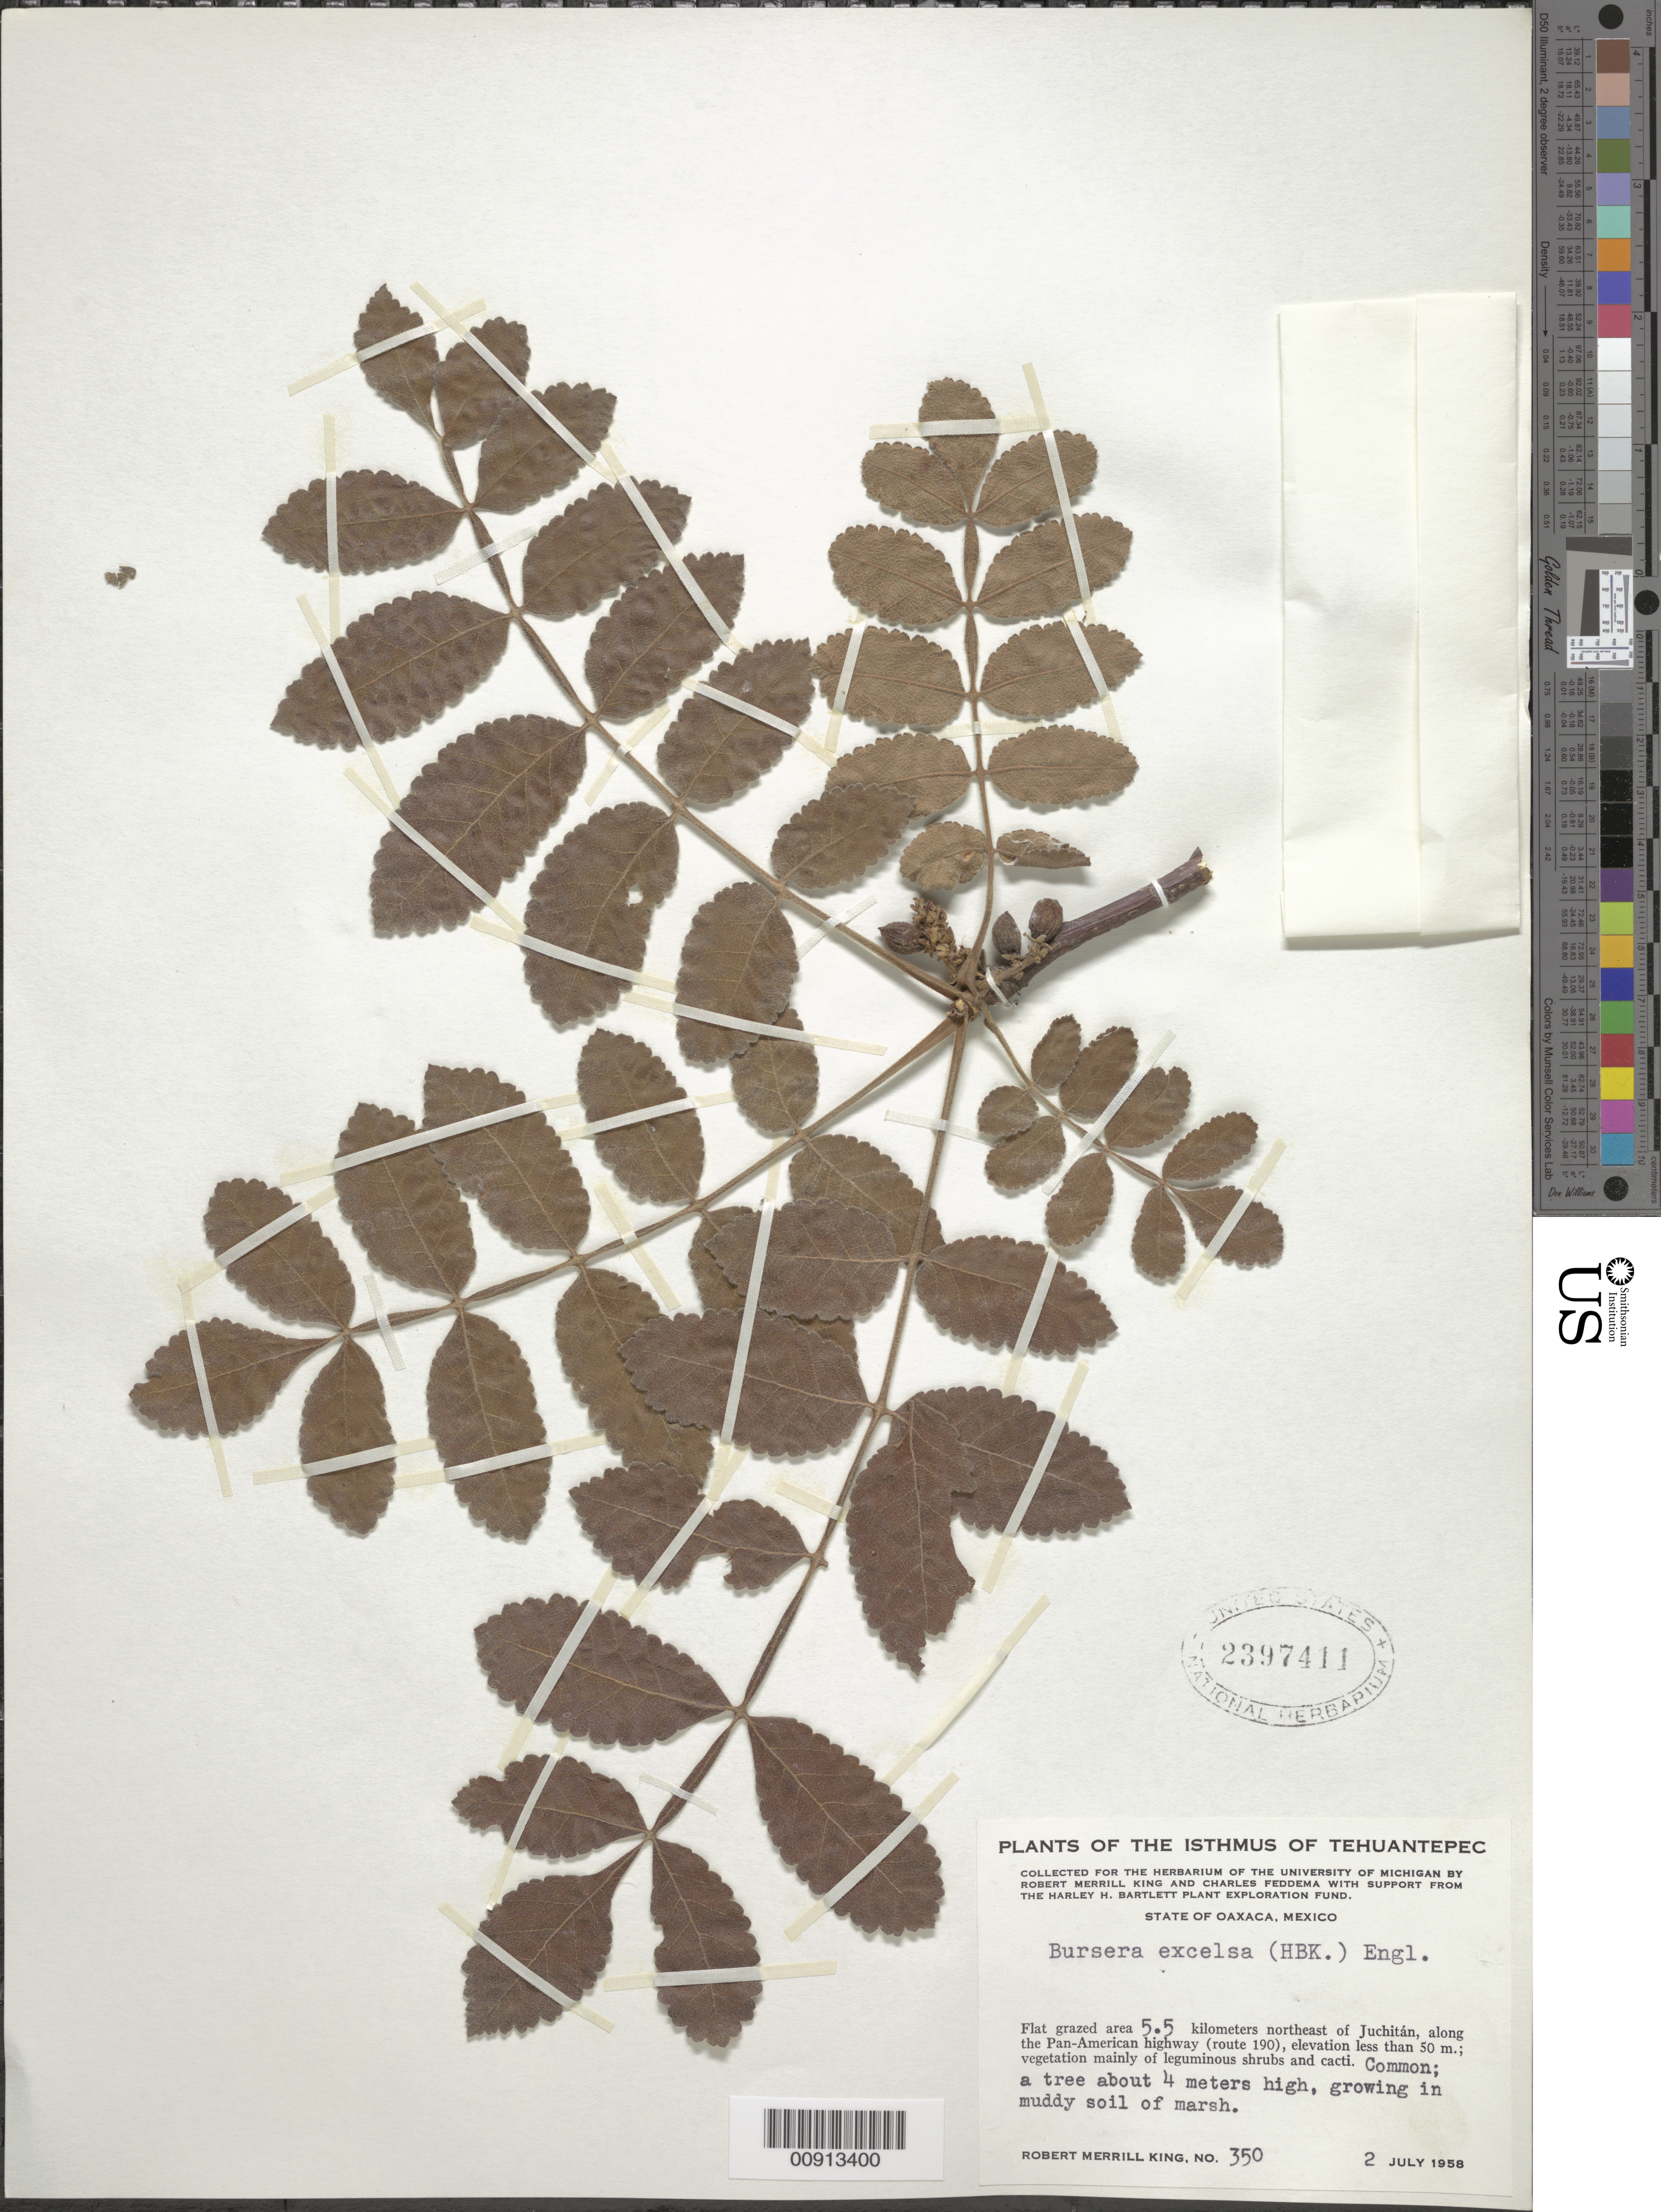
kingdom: Plantae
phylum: Tracheophyta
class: Magnoliopsida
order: Sapindales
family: Burseraceae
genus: Bursera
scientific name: Bursera excelsa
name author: (Kunth) Engl.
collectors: R. M. King & C. Feddema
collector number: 350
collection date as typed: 02 Jul 1958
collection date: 1958-07-02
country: Mexico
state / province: Oaxaca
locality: Flat grazed area 5.5 kilometers northeast of Juchitán, along the Pan-American highway (route 190).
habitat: Growing in muddy soil of marsh. Vegetation mainly of leguminous shrubs and cacti.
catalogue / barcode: US 2397411